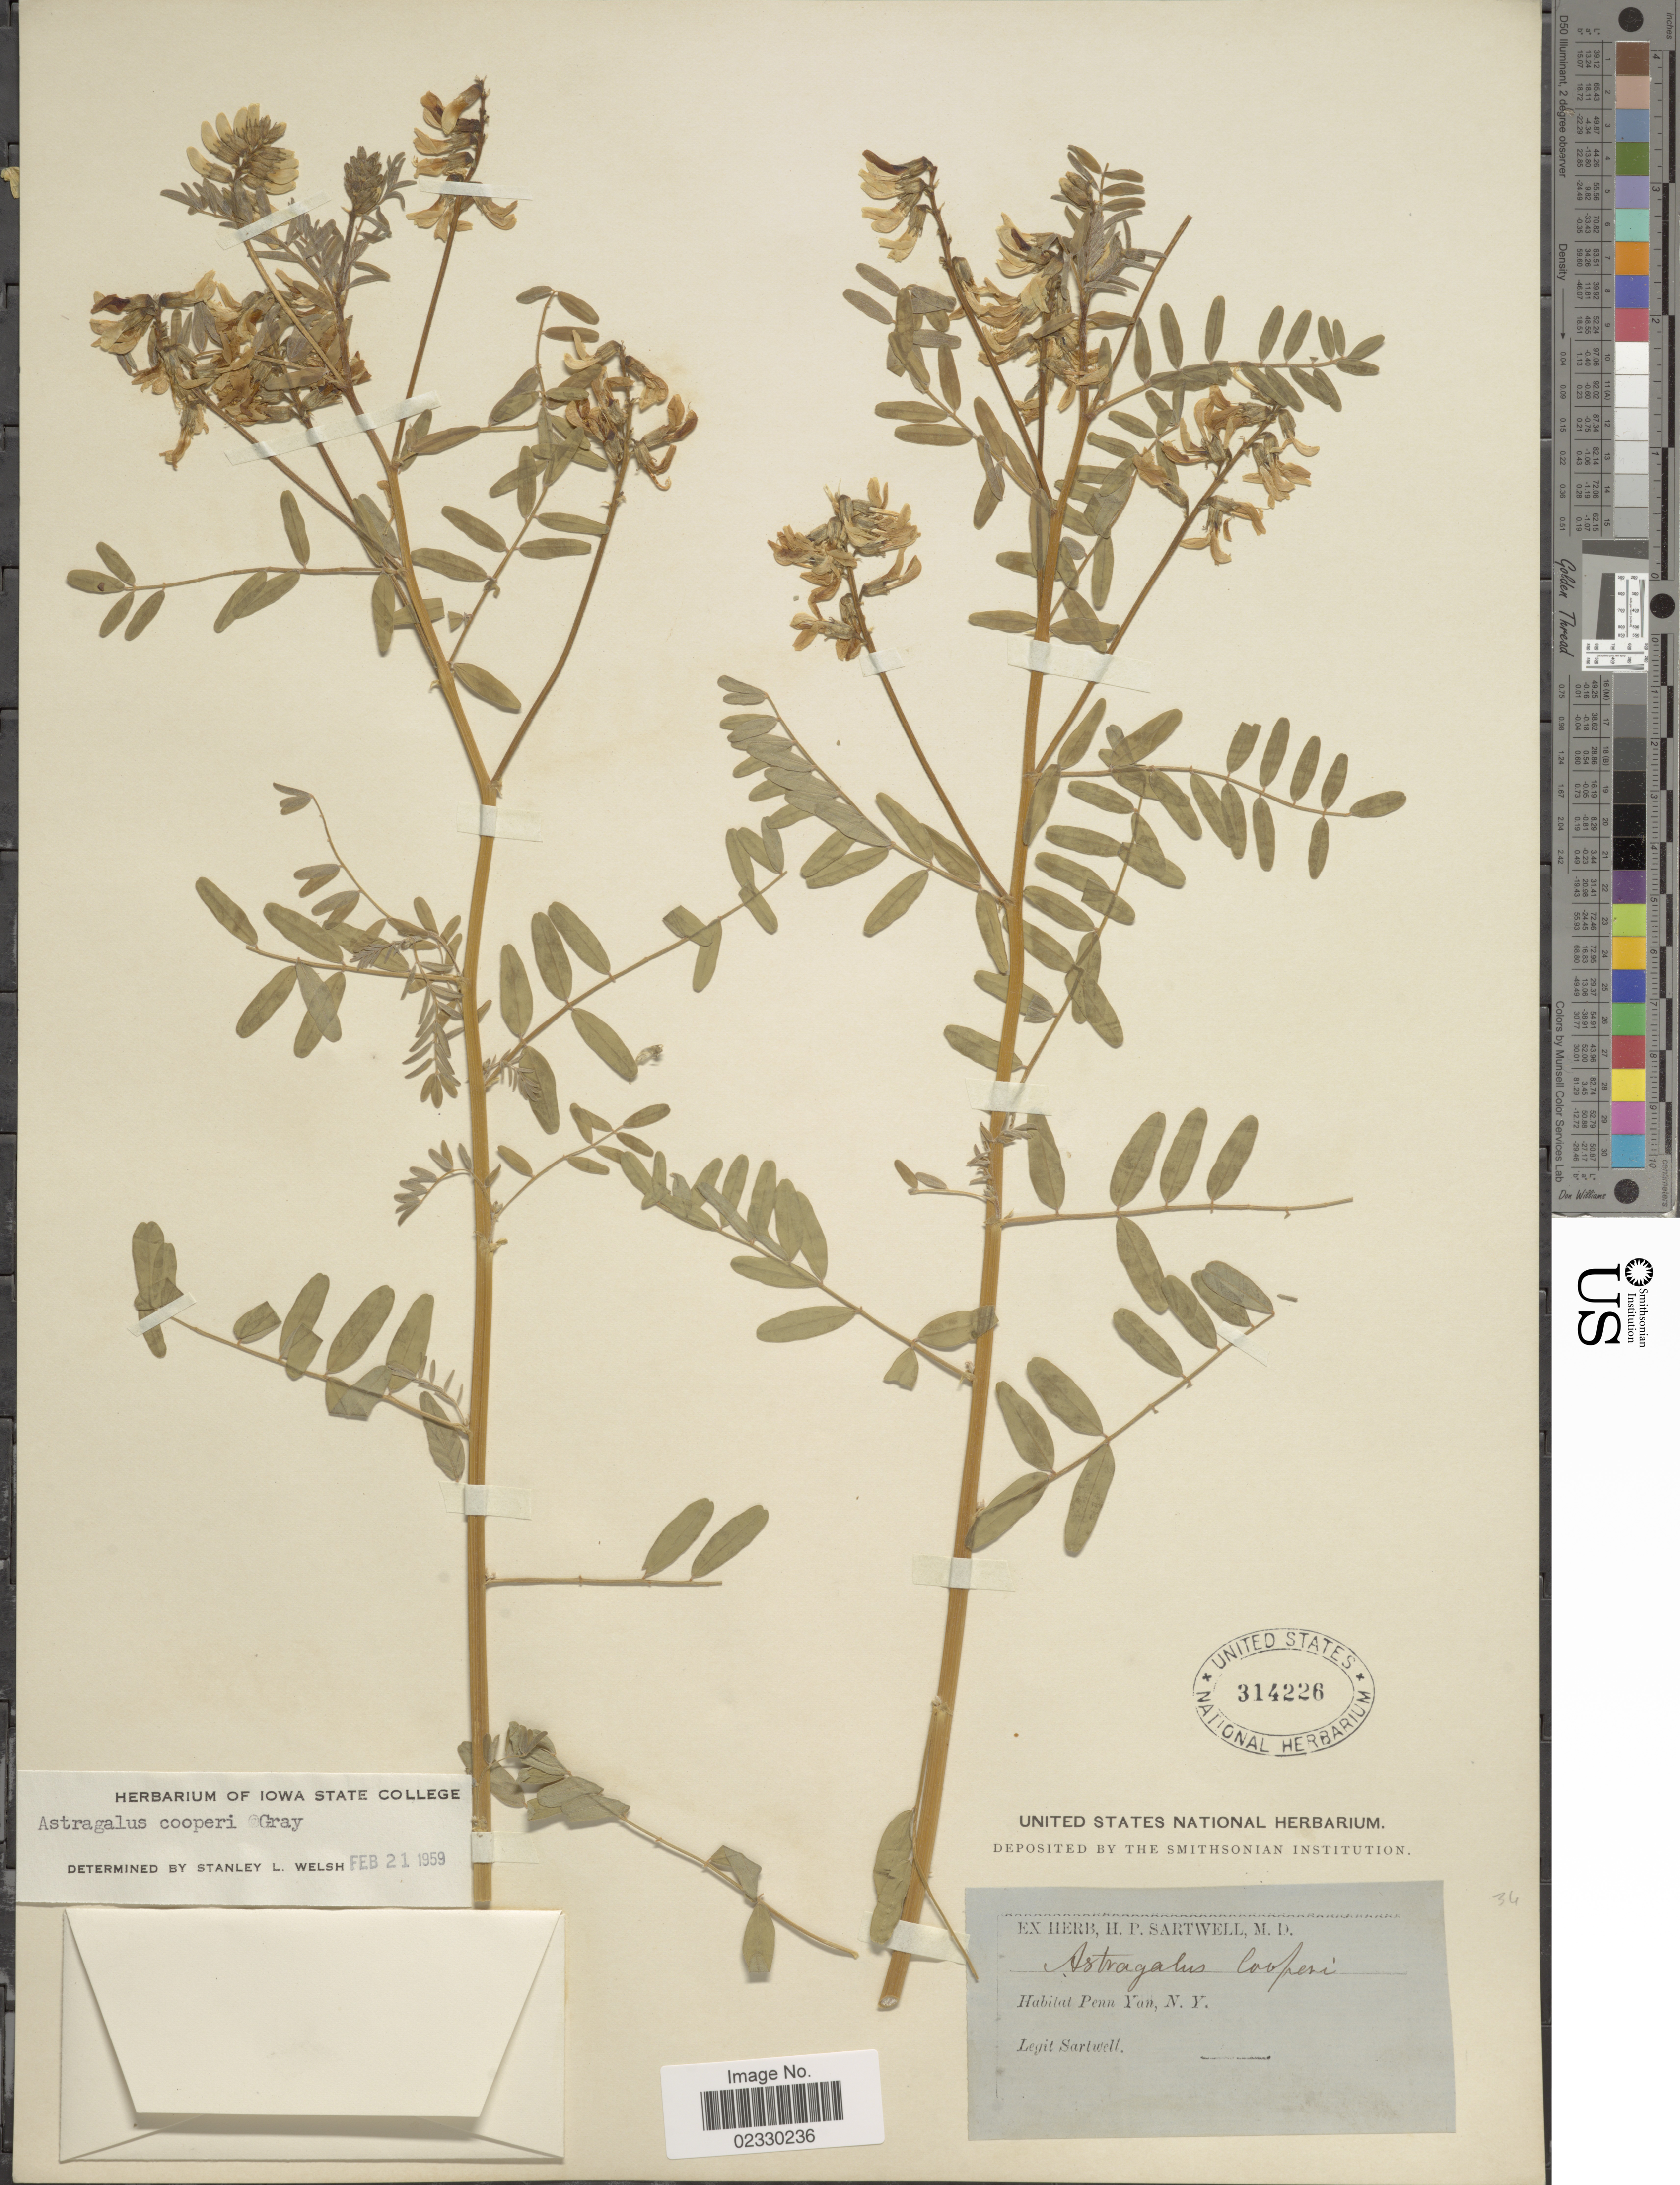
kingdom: Plantae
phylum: Tracheophyta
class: Magnoliopsida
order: Fabales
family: Fabaceae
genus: Astragalus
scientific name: Astragalus cooperi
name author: A. Gray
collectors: Sartwell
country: United States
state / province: New York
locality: Penn Yan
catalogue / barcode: US 314226